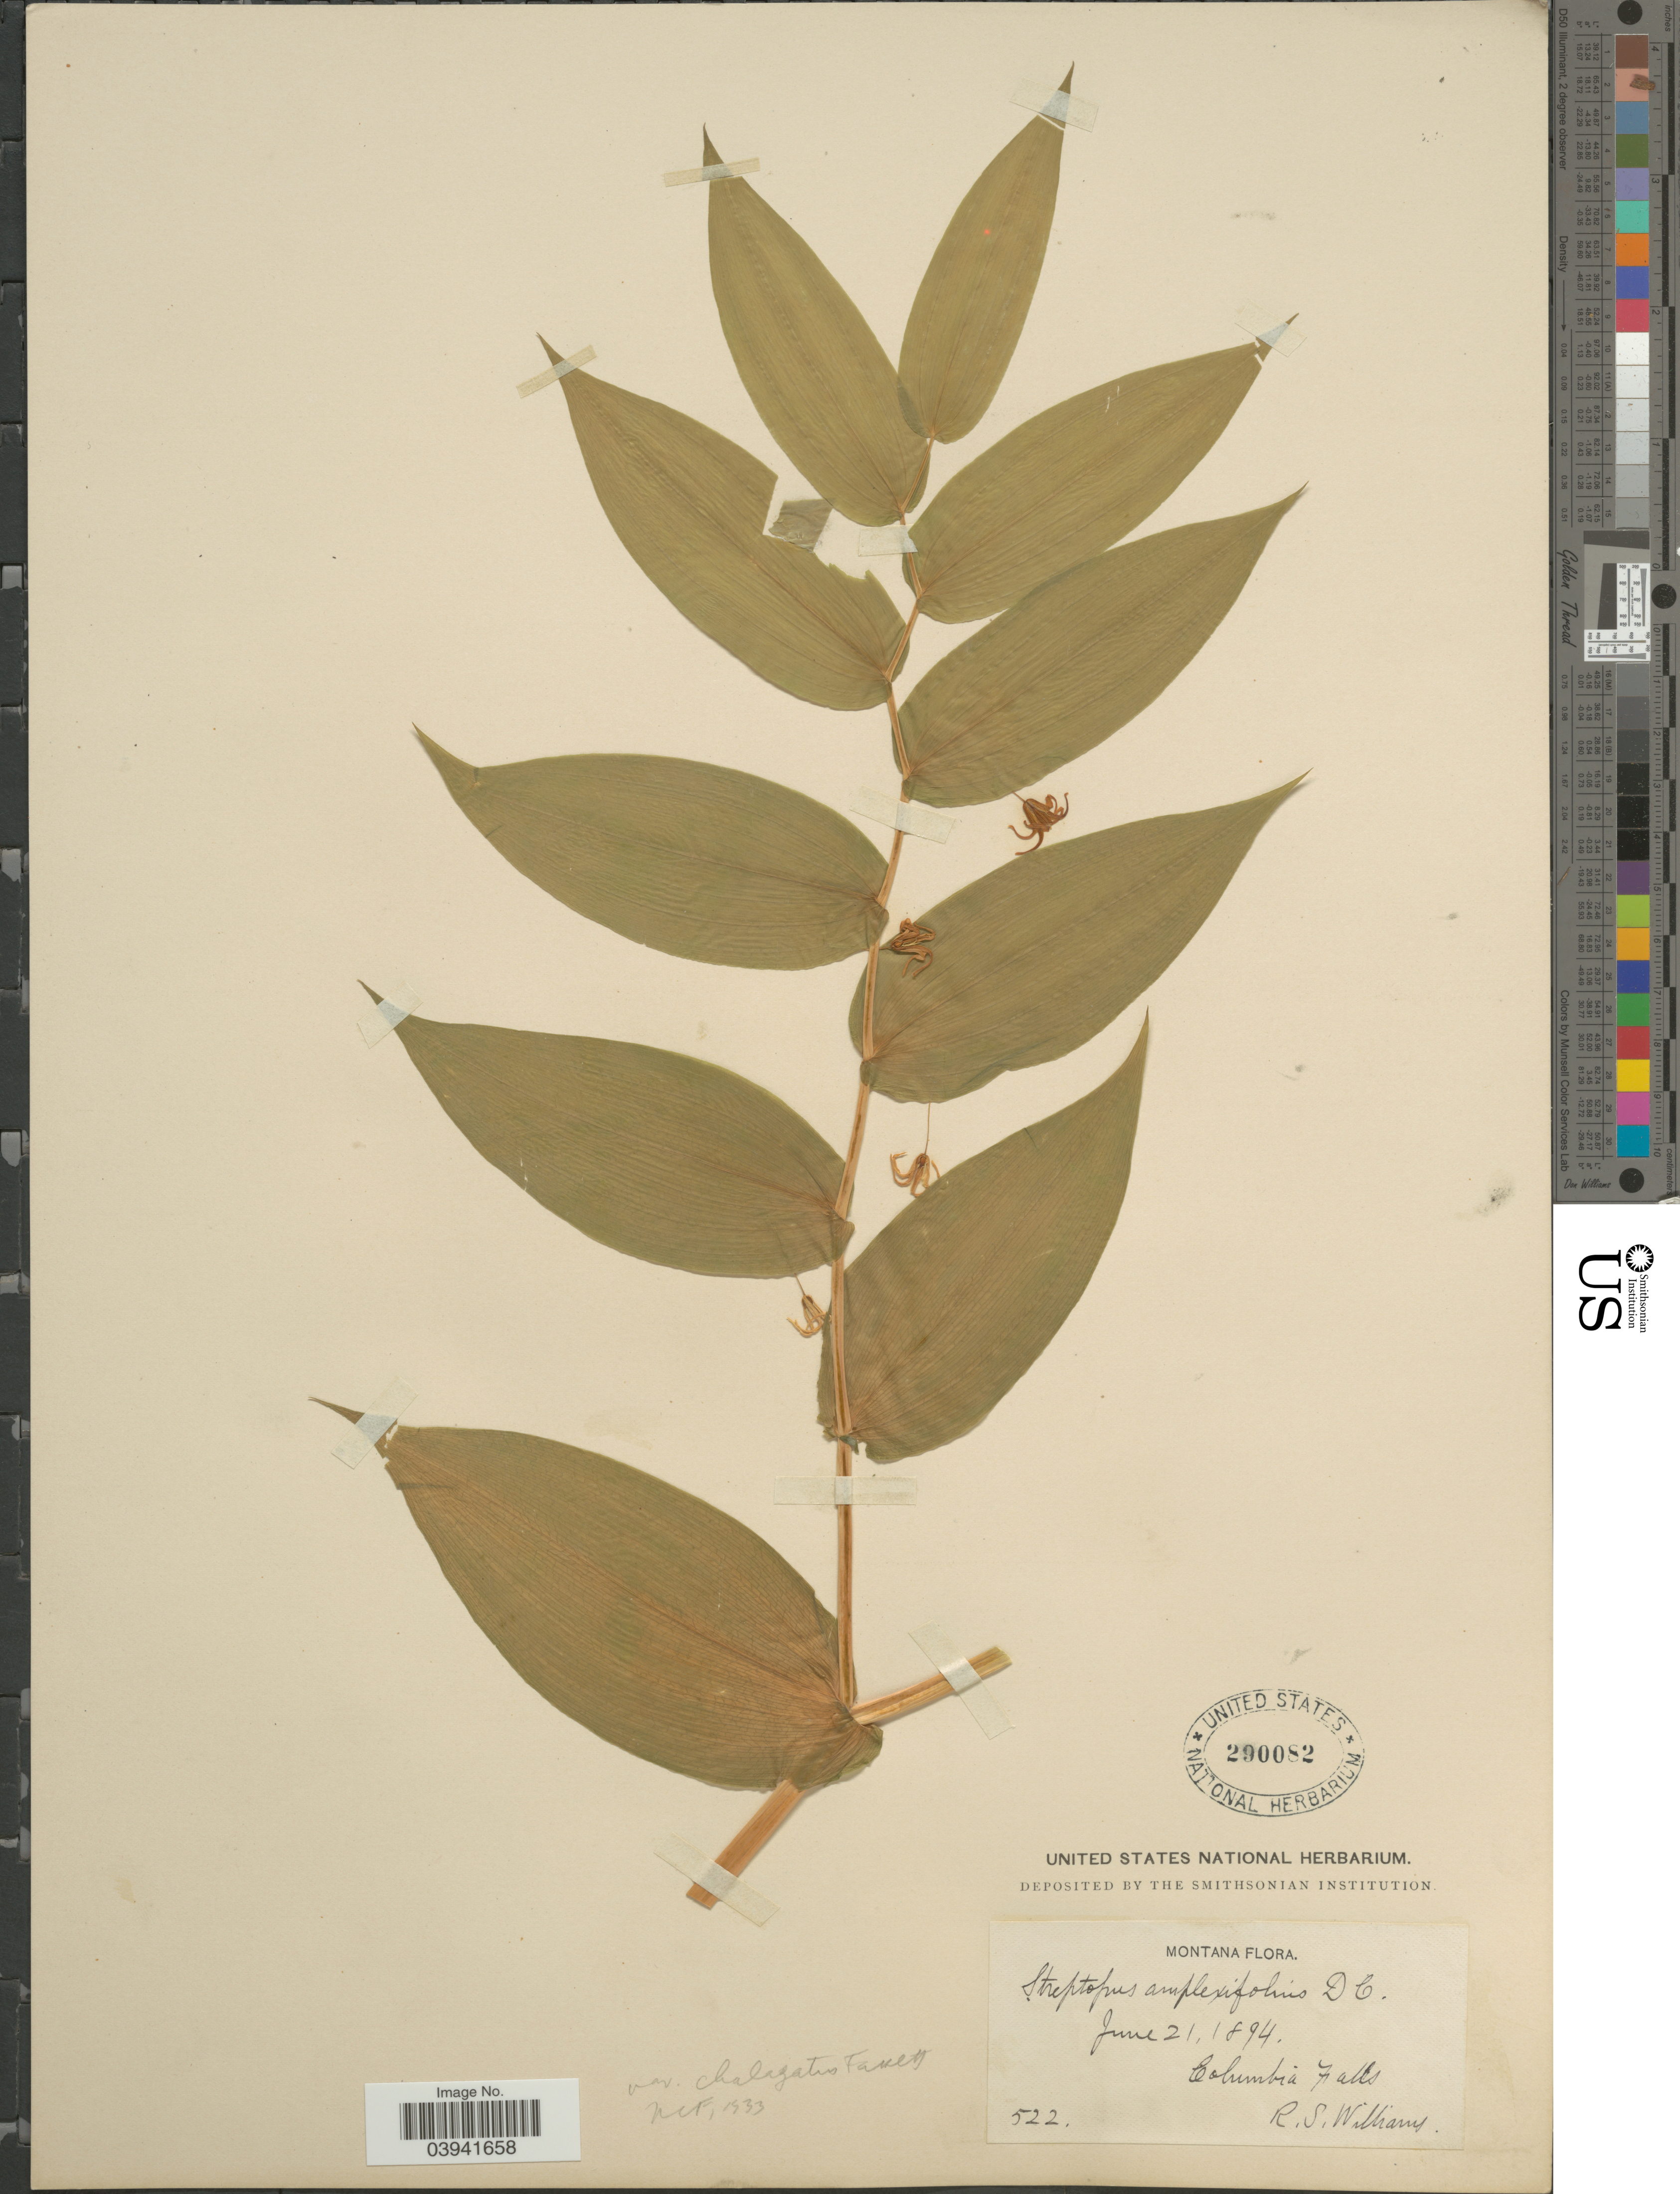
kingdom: Plantae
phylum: Tracheophyta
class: Liliopsida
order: Liliales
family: Liliaceae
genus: Streptopus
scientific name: Streptopus amplexifolius var. chalazatus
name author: Fassett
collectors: R. S. Williams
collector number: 522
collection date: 1894-06-21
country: United States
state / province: Montana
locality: Columbia Falls.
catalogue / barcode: US 290082